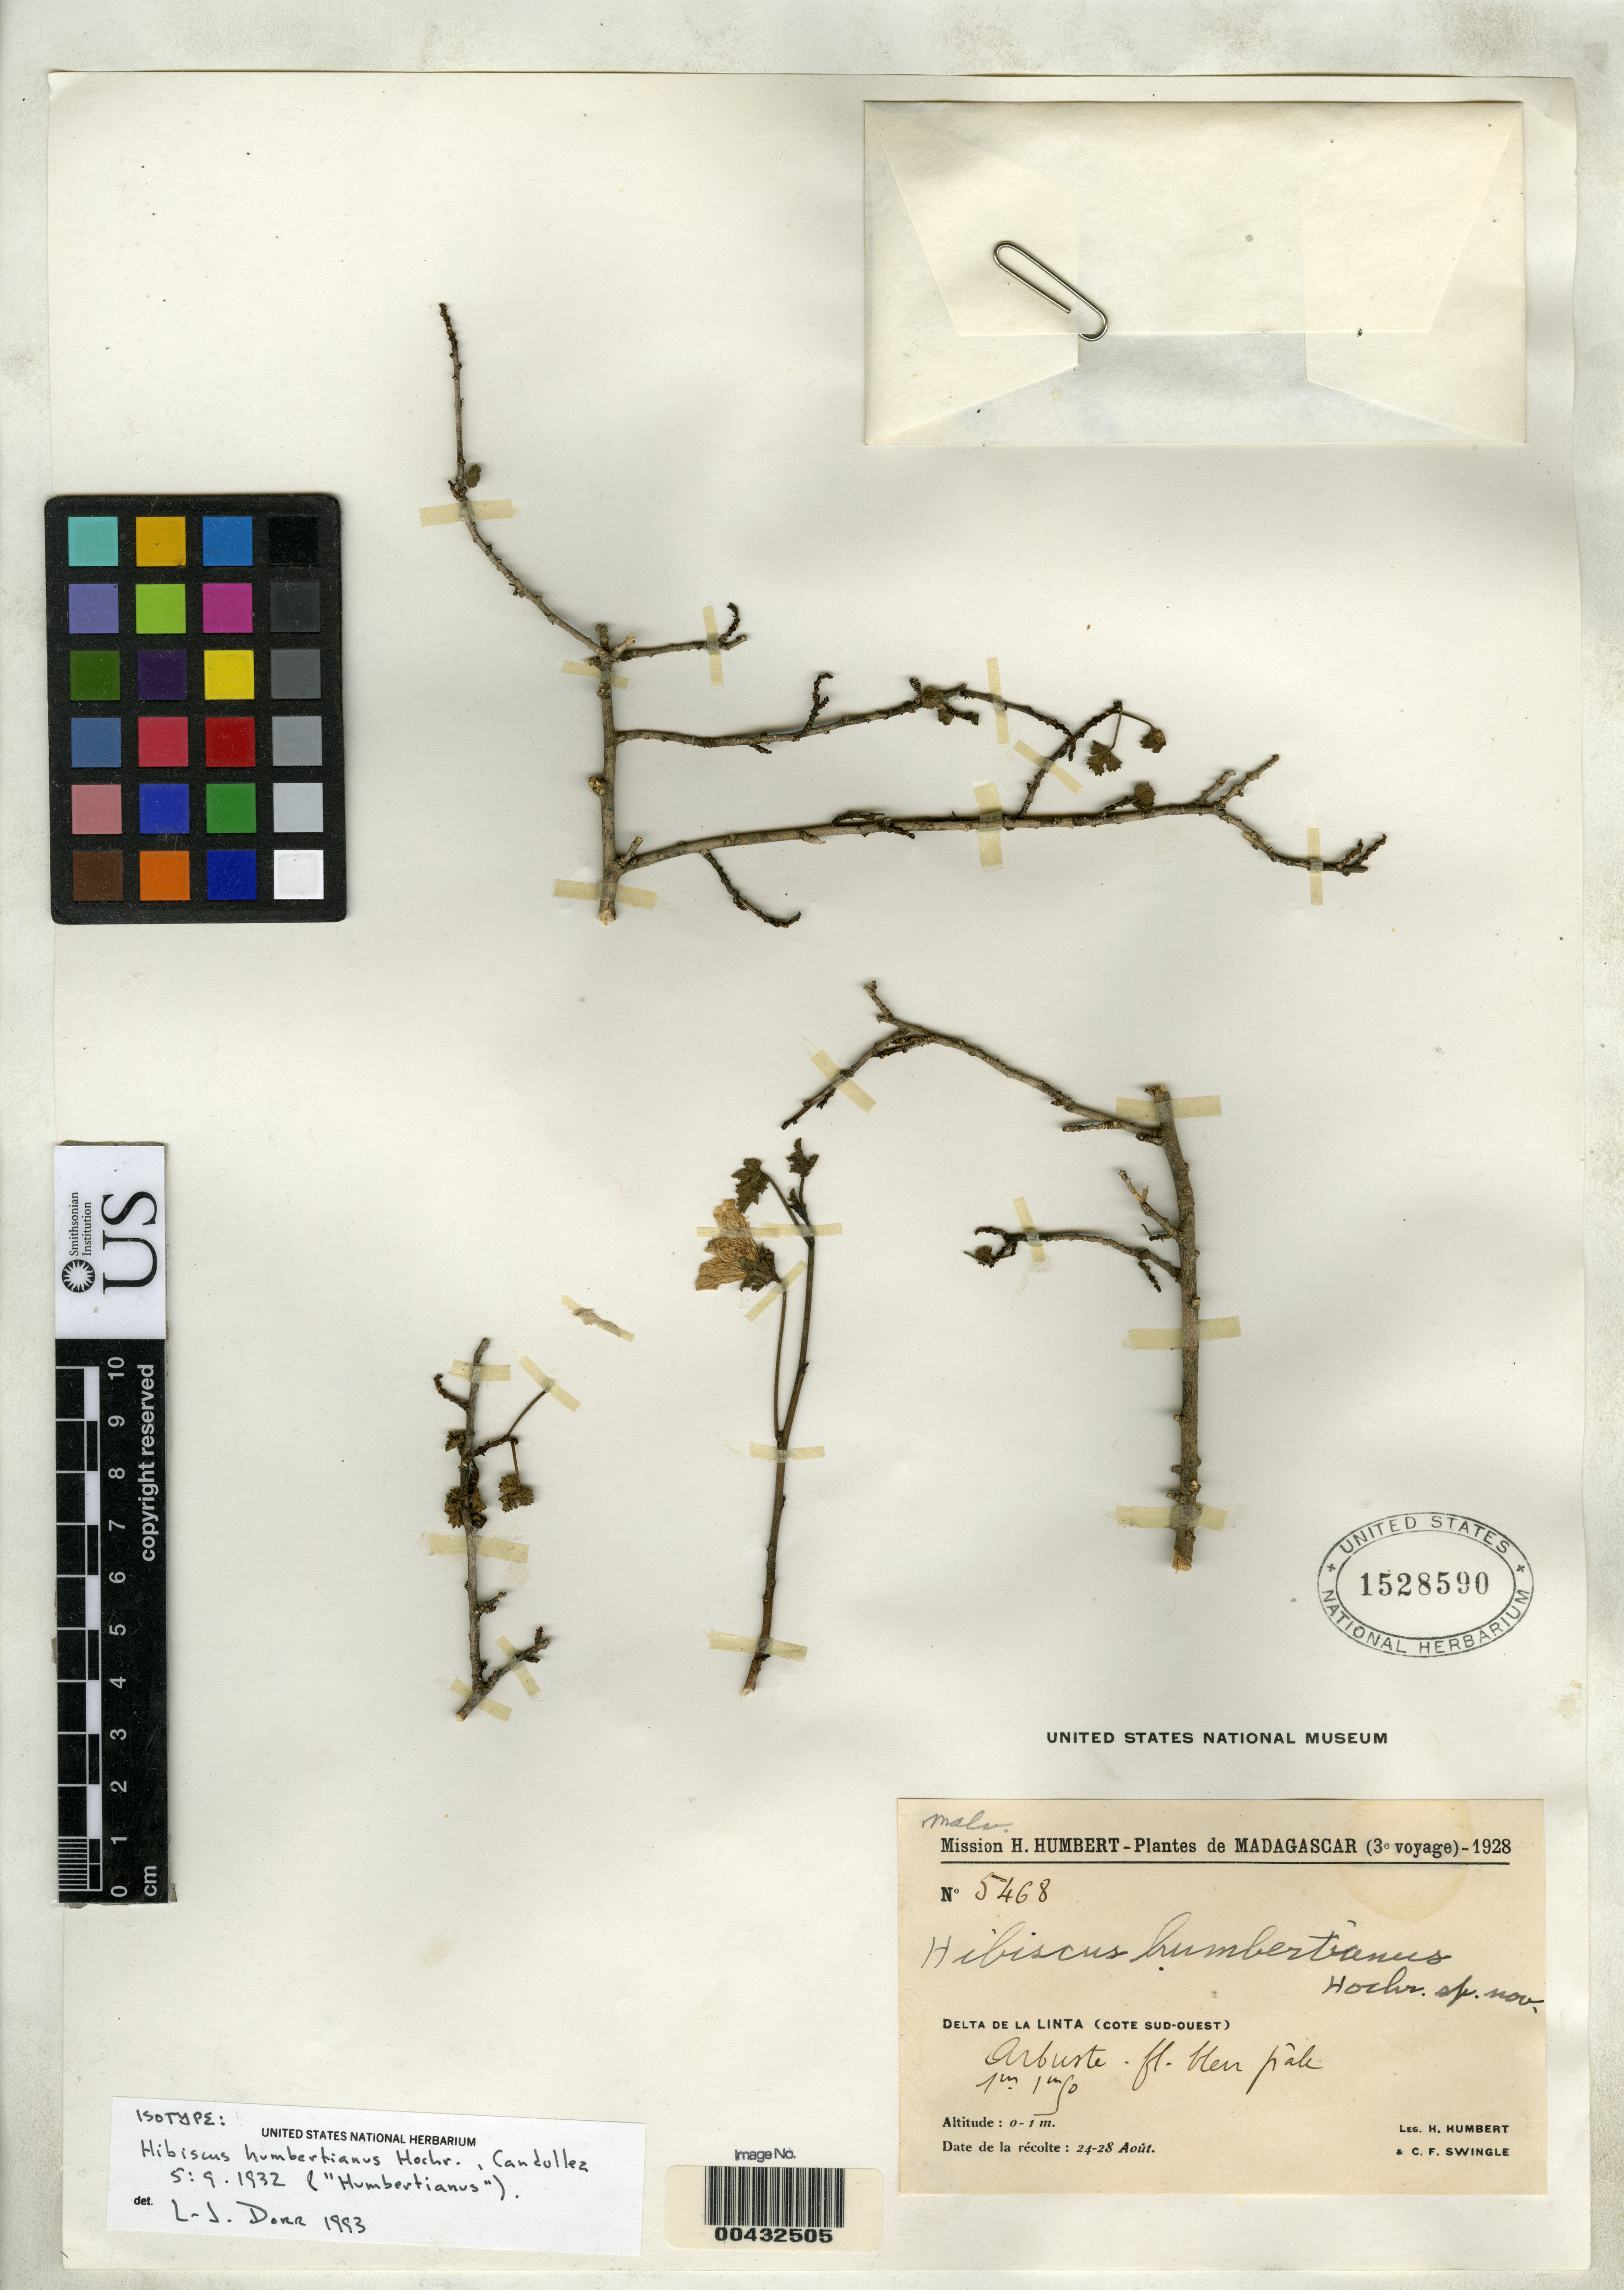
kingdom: Plantae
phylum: Tracheophyta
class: Magnoliopsida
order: Malvales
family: Malvaceae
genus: Hibiscus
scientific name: Hibiscus humbertianus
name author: Hochr.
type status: Isotype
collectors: H. Humbert & C. Swingle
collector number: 5468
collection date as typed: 25 Aug 1928 to 28 Aug 1928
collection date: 1928-08-25/1928-08-28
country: Madagascar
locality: Delta de La Linta, Cote Sud-ouest.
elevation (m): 0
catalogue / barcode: US 1528590